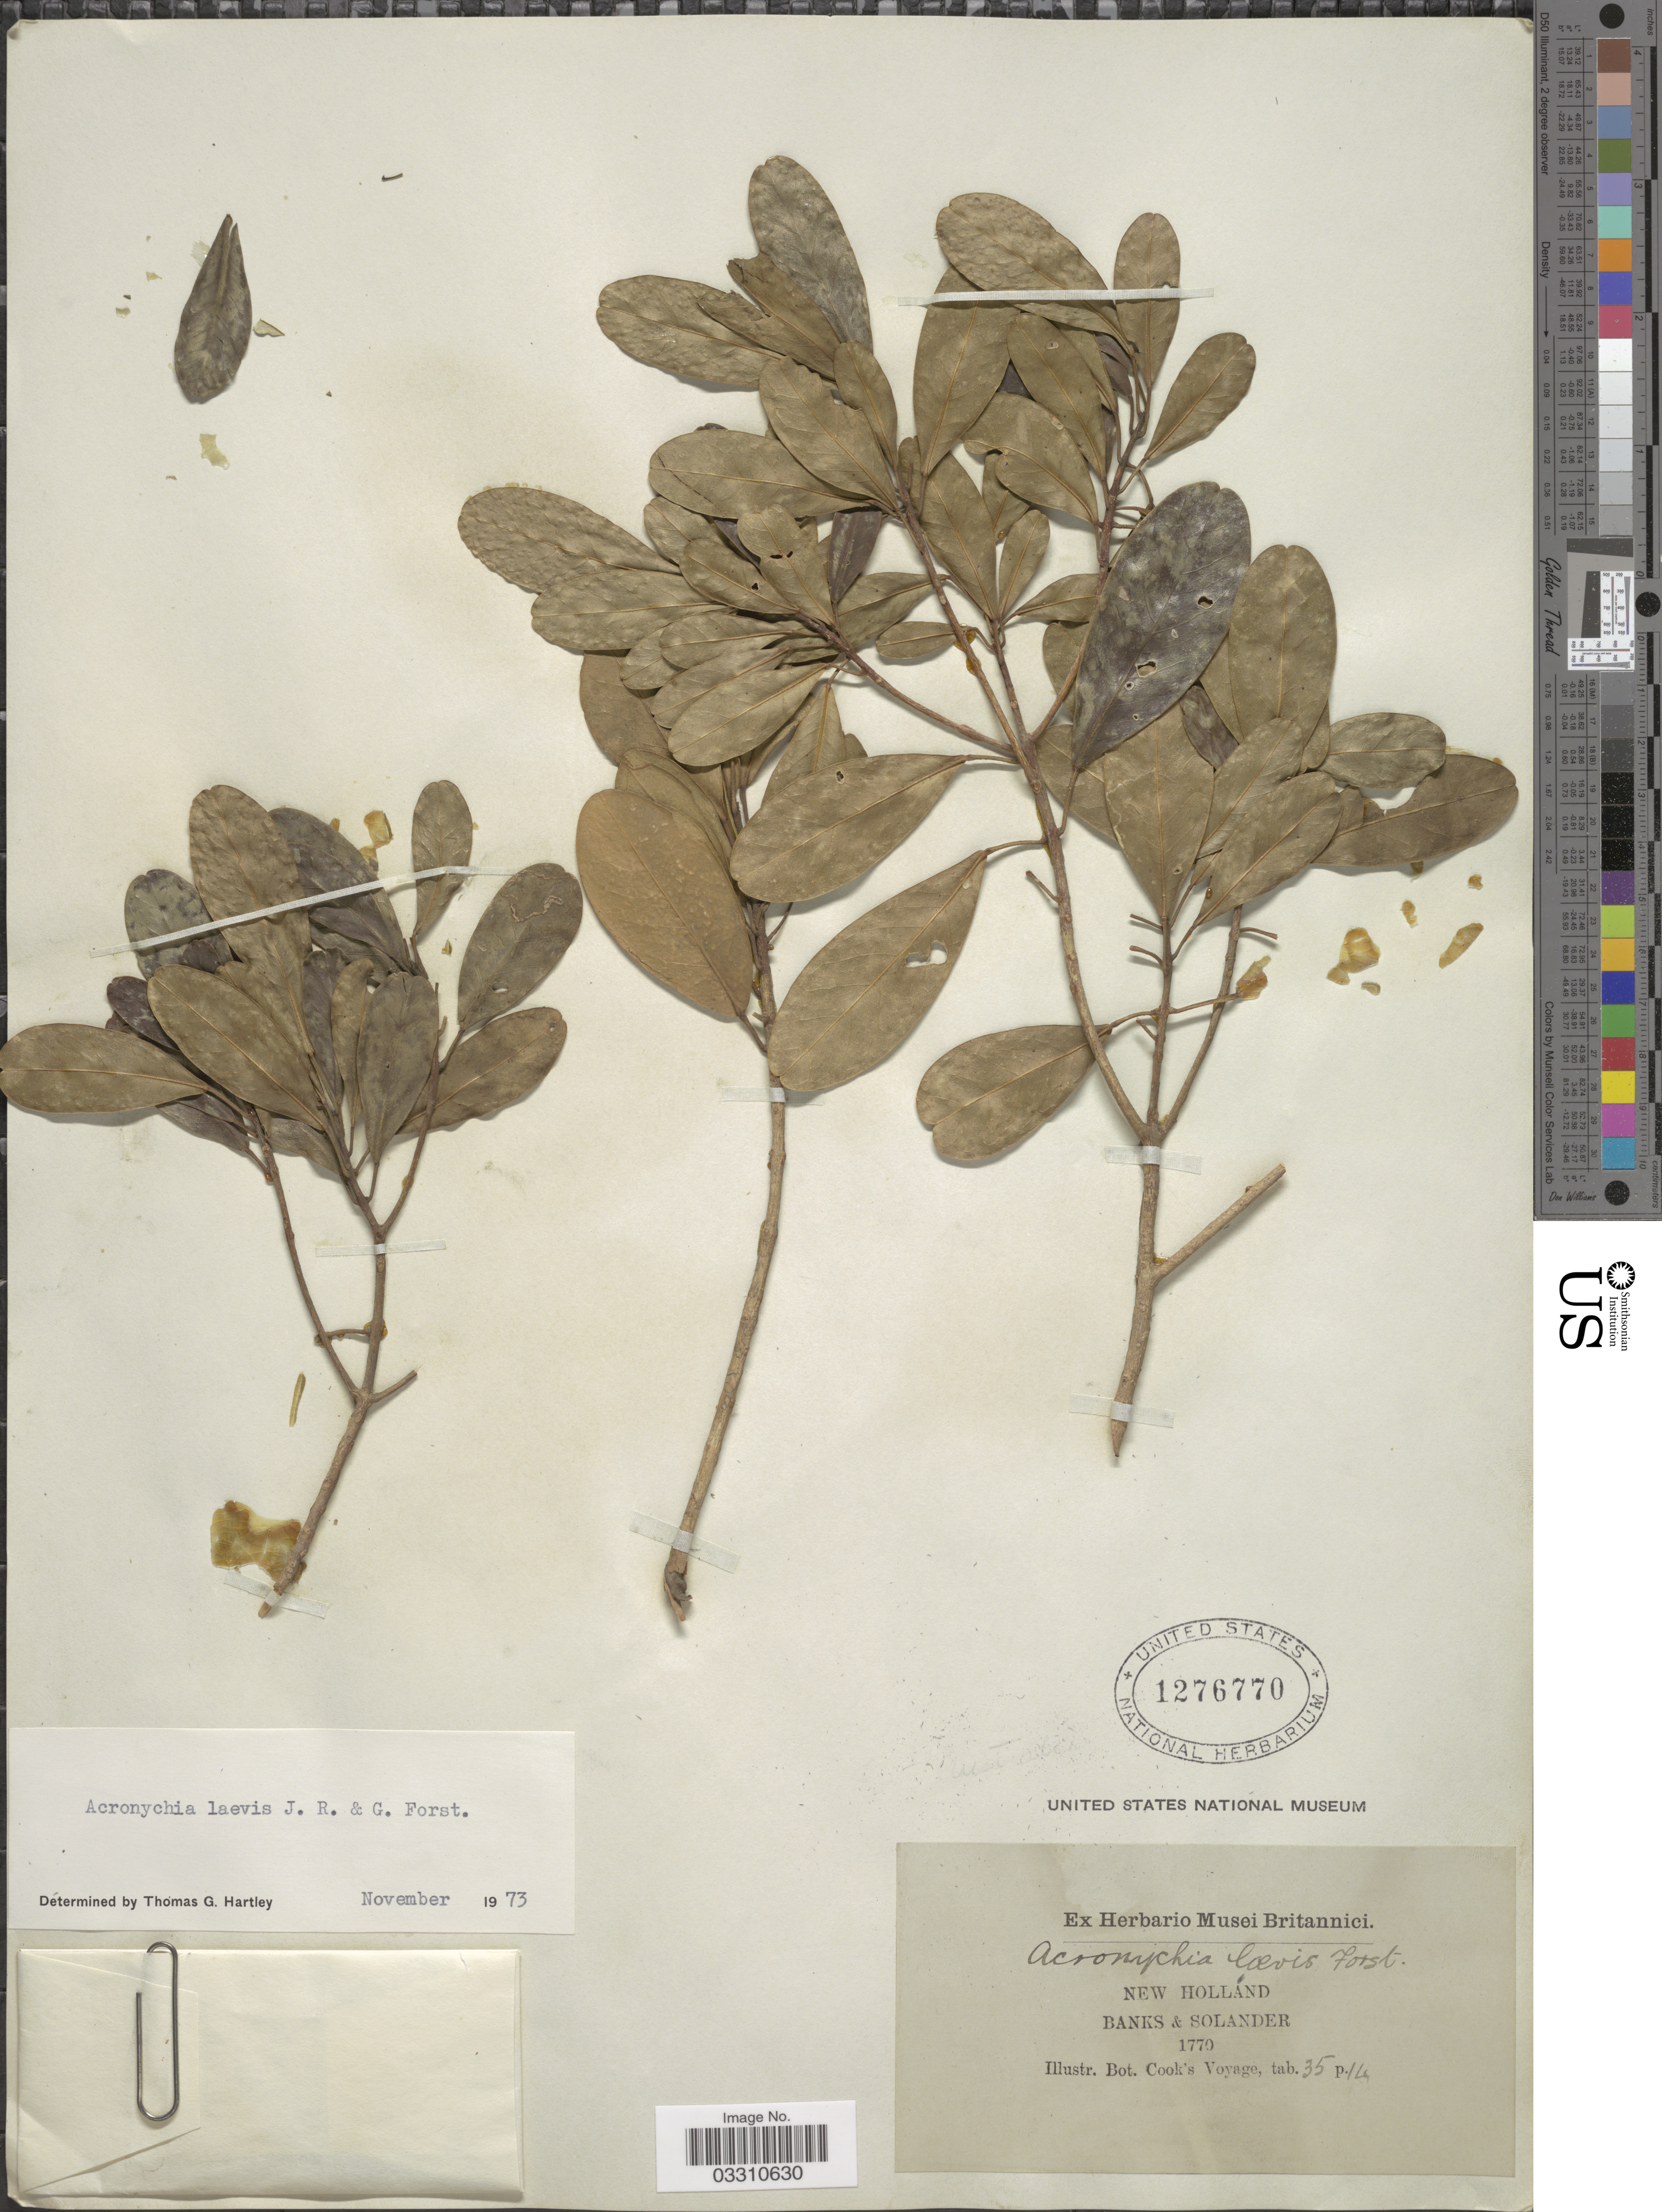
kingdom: Plantae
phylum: Tracheophyta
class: Magnoliopsida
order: Sapindales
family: Rutaceae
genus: Acronychia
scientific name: Acronychia laevis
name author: J.R. Forst. & G. Forst.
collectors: -- Banks & -- Solander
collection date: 1770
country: Australia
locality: New Holland.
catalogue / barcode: US 1276770